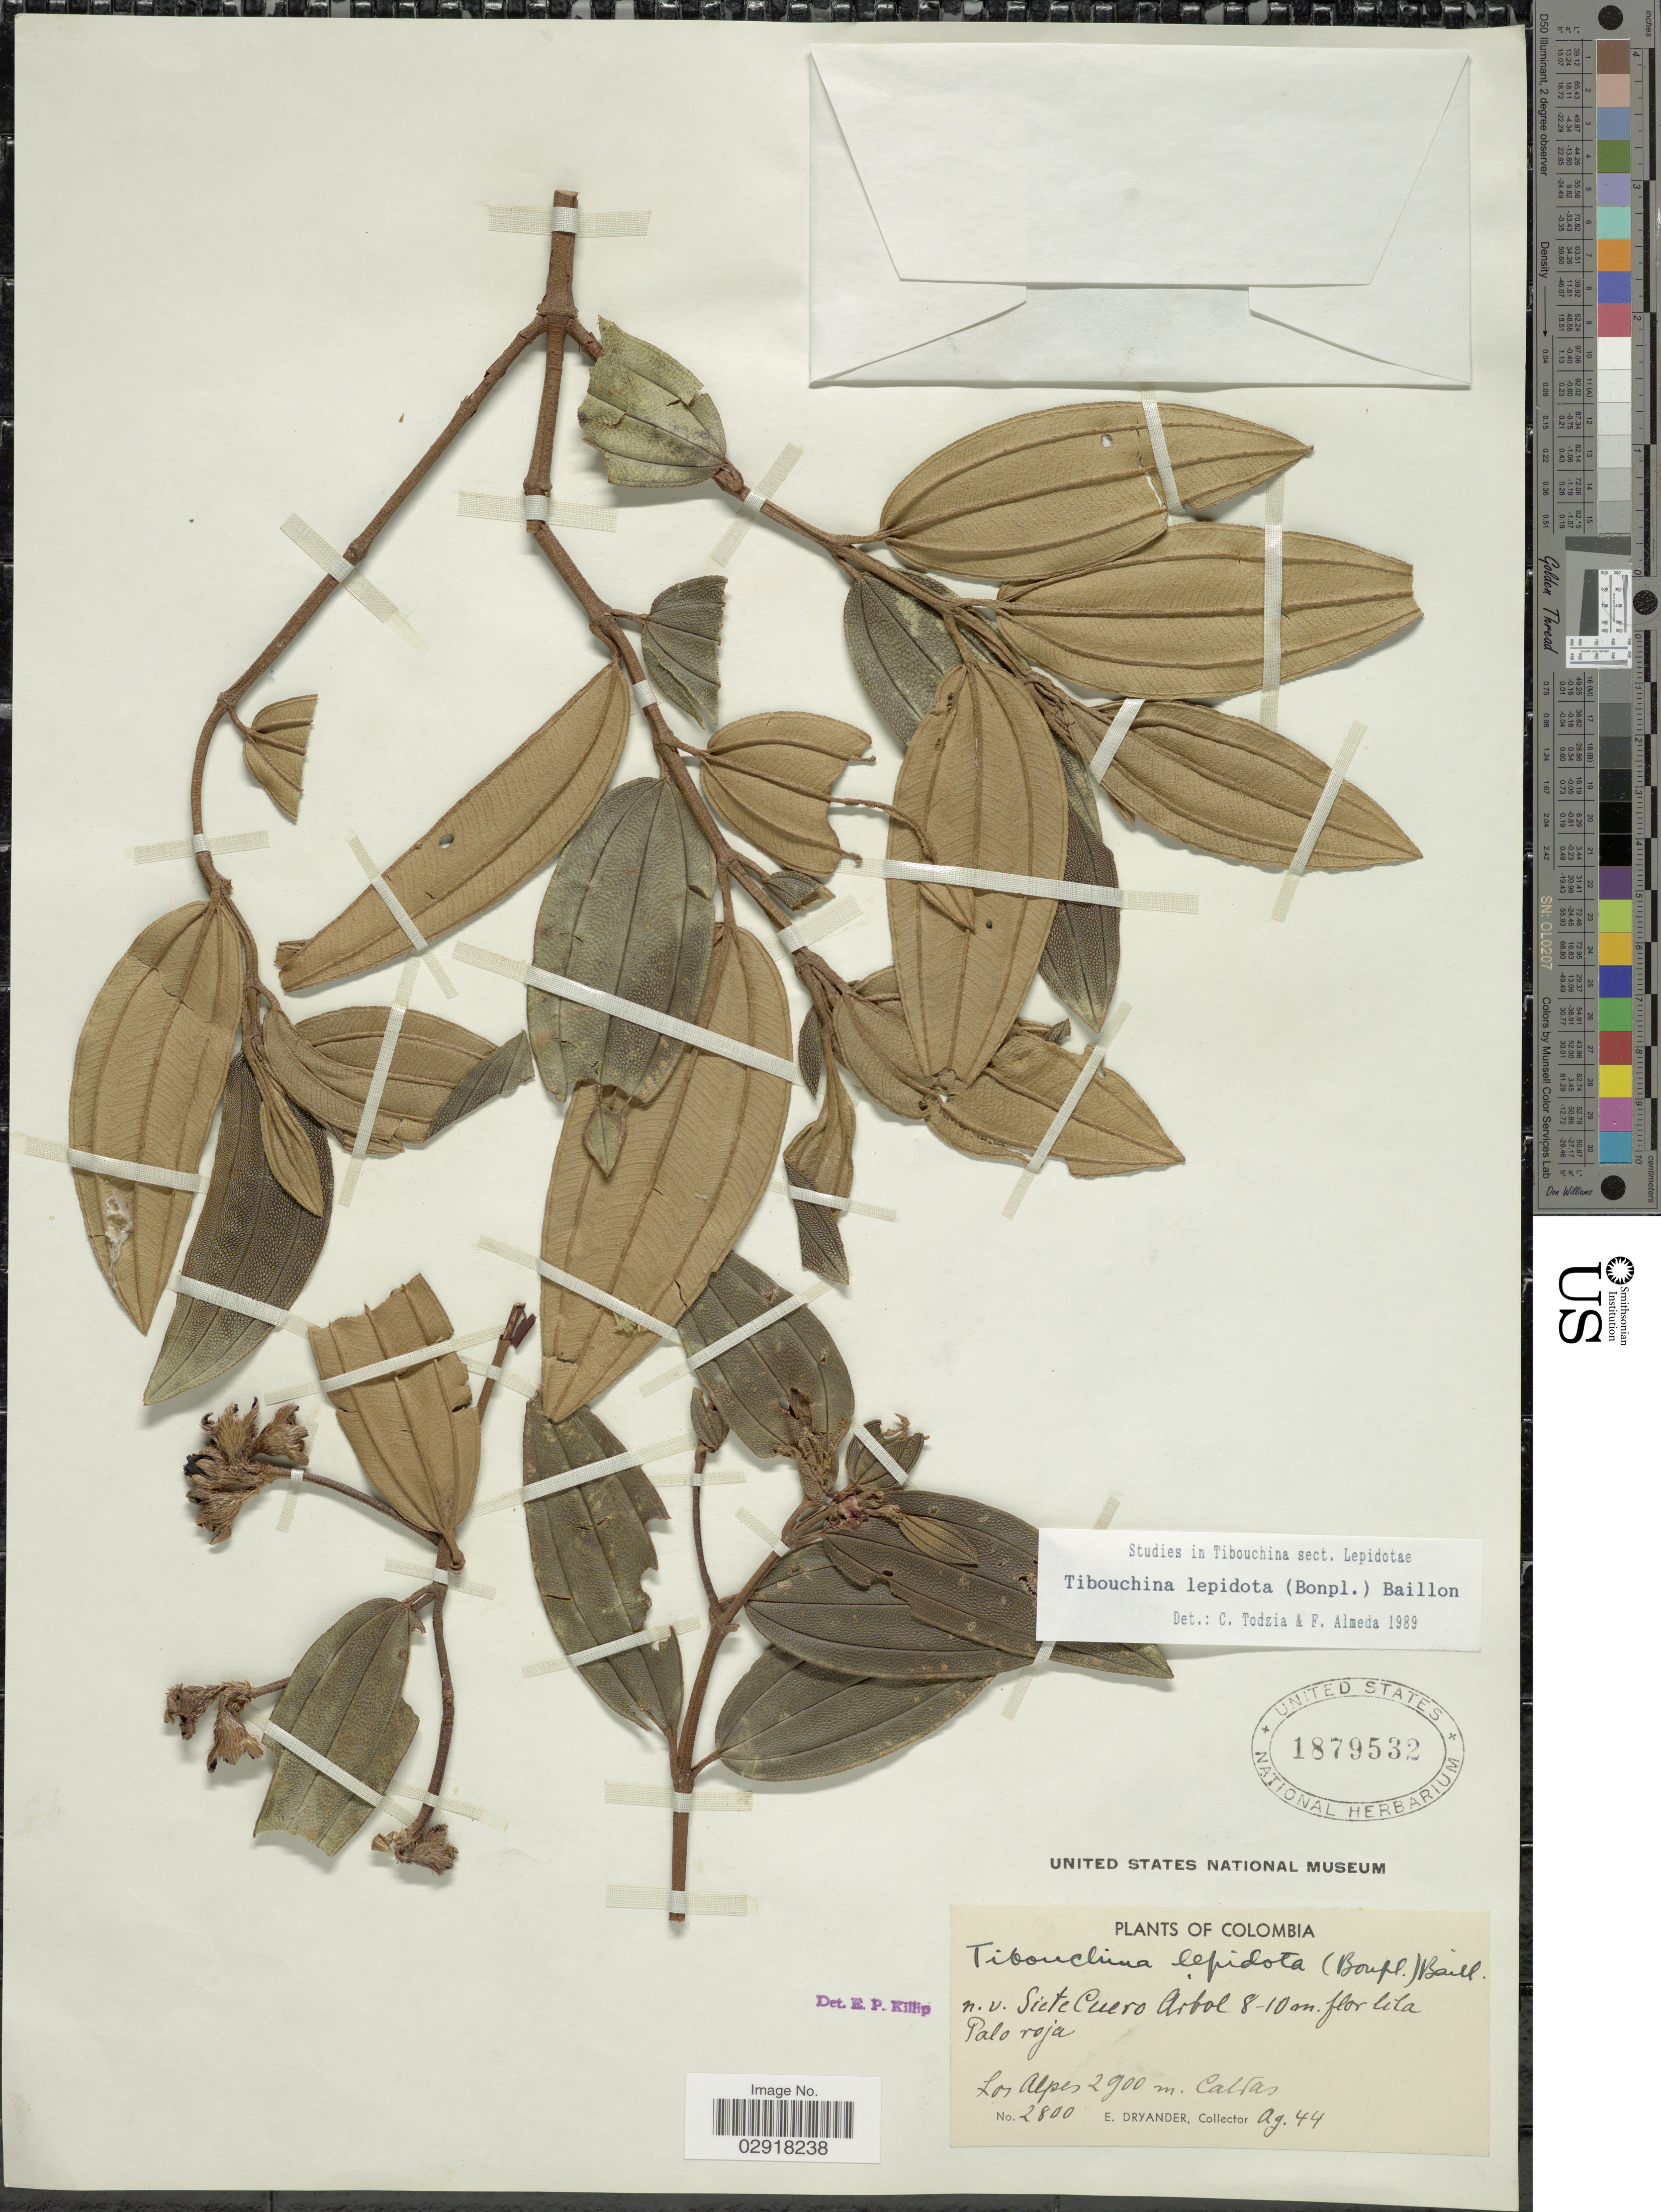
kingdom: Plantae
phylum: Tracheophyta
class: Magnoliopsida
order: Myrtales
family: Melastomataceae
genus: Andesanthus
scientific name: Andesanthus lepidotus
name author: (Humb. & Bonpl.) P.J.F. Guim. & Michelang.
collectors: E. Dryander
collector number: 2800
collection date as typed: Transcribed d/m/y: /8/44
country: Colombia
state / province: Caldas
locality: Los Alpes.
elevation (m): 2900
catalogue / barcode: US 1879532